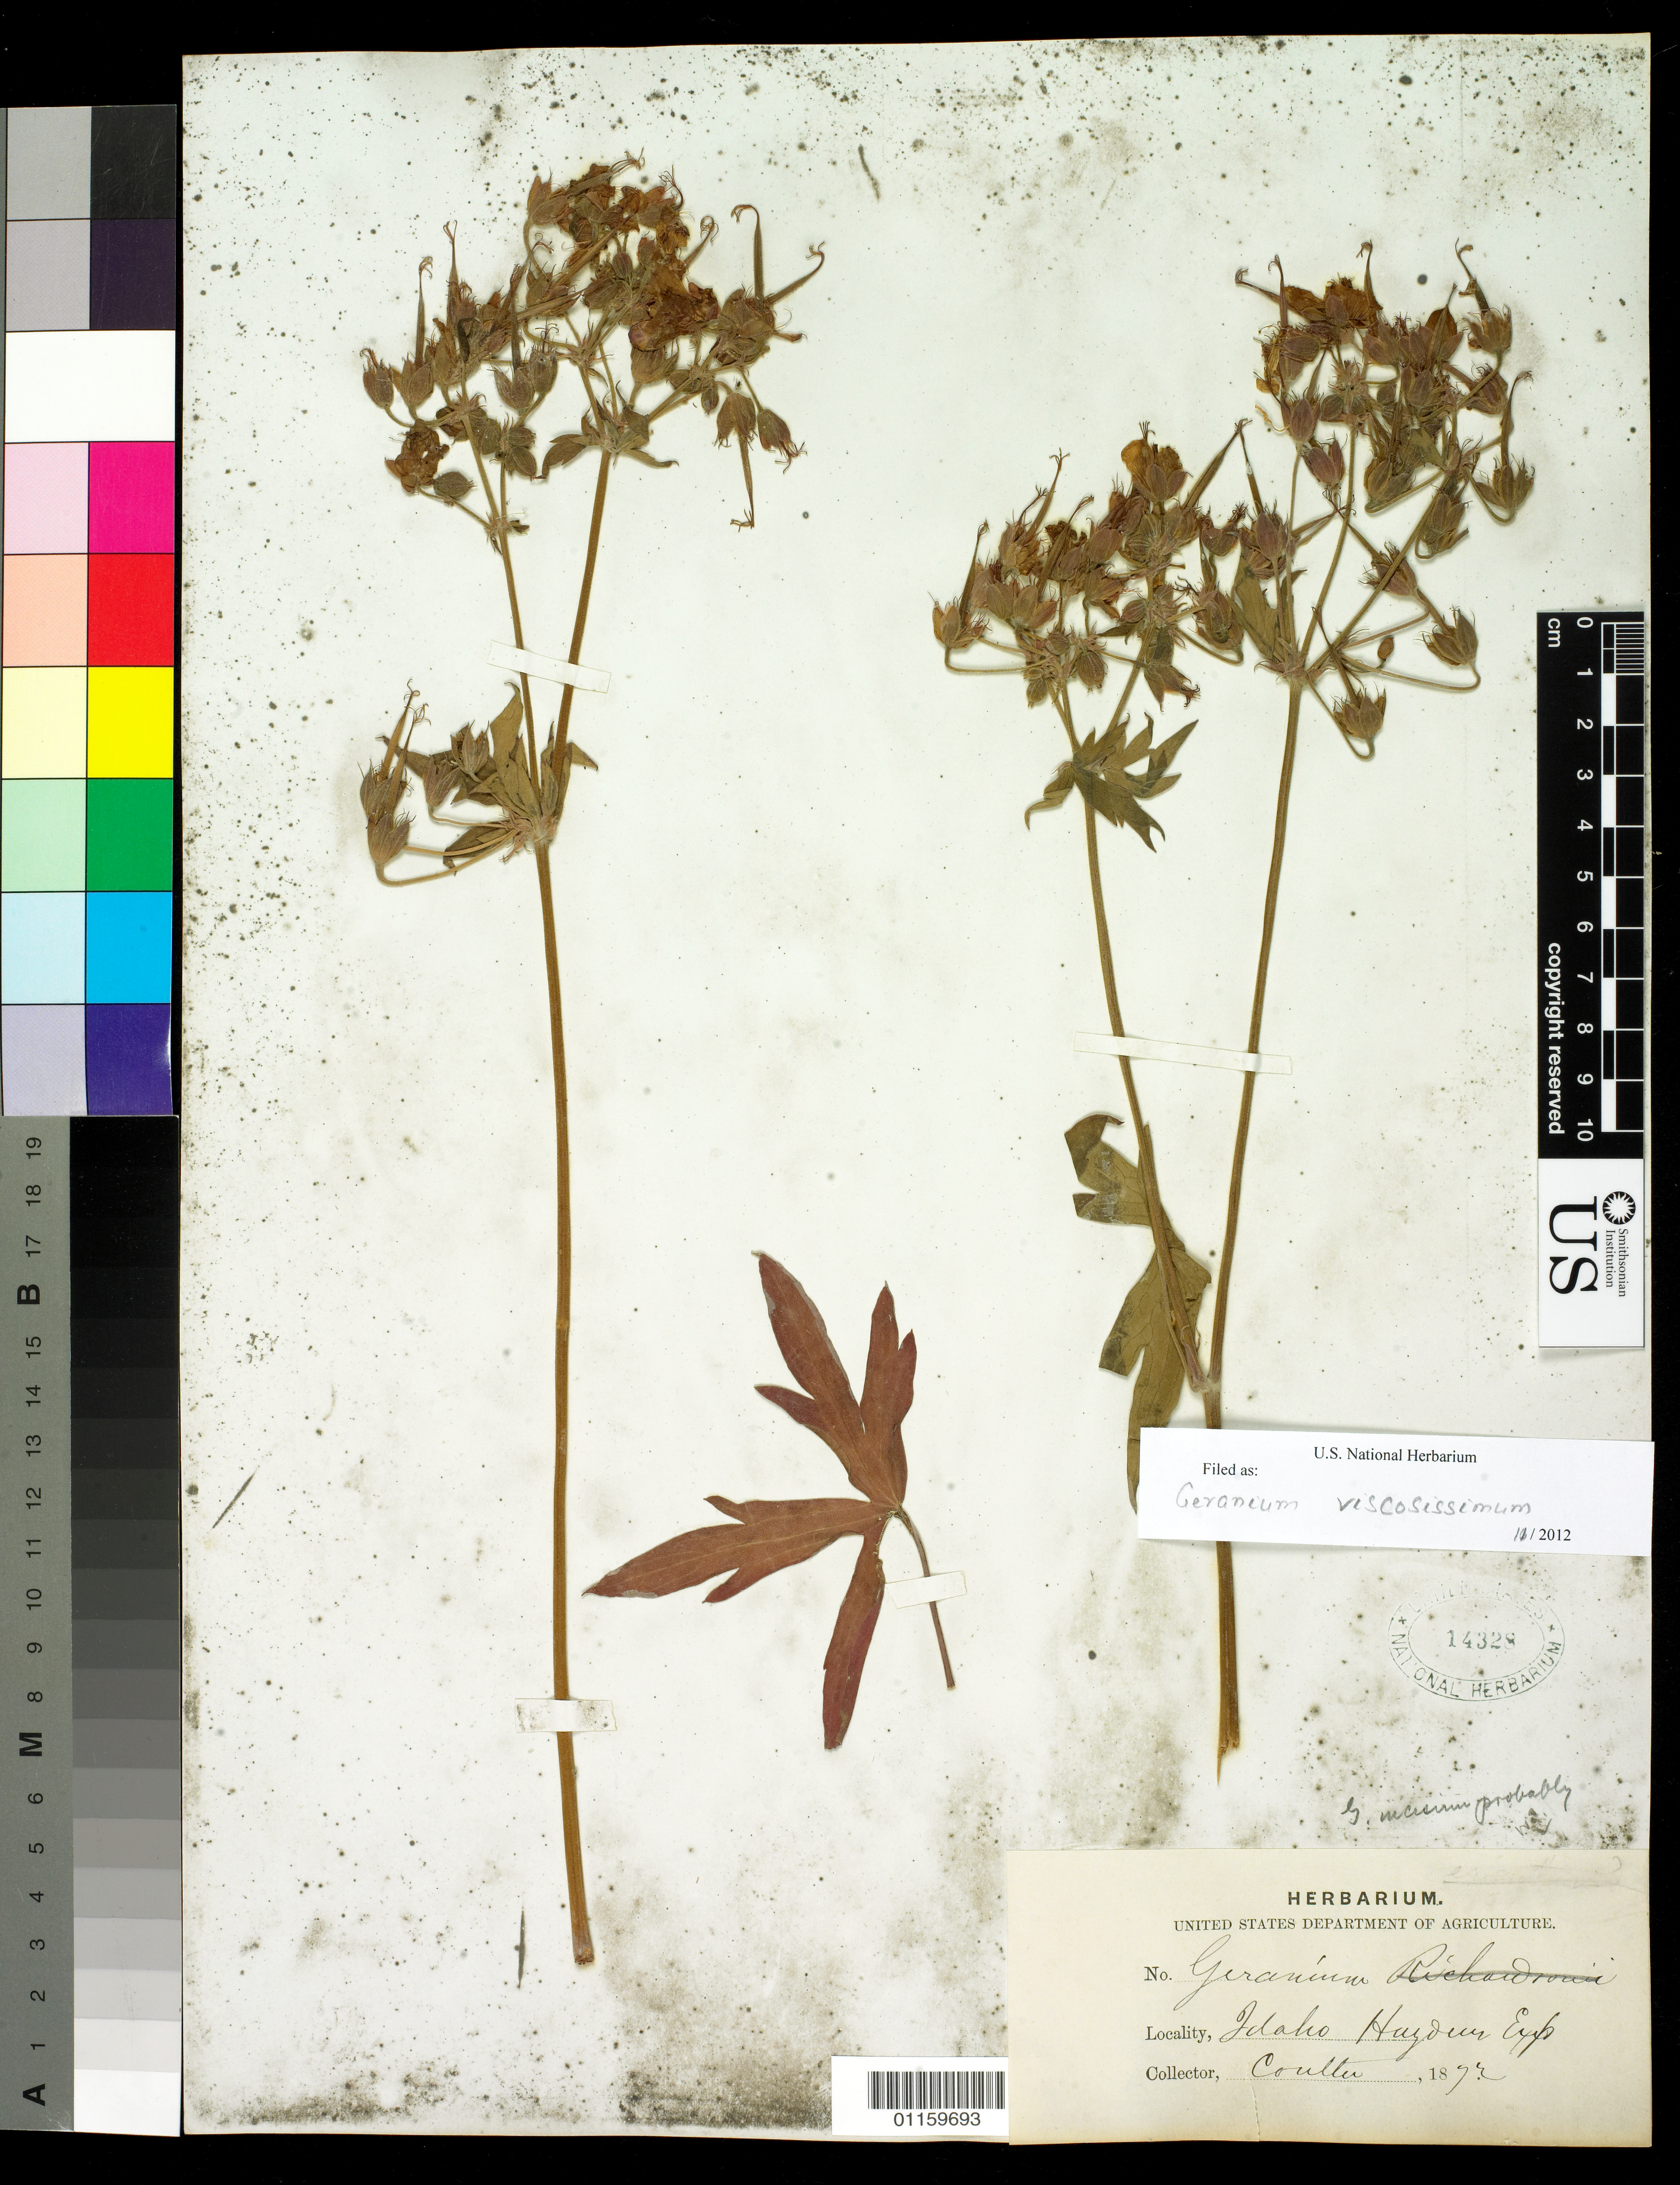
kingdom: Plantae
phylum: Tracheophyta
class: Magnoliopsida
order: Geraniales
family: Geraniaceae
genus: Geranium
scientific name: Geranium viscosissimum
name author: Fisch. & C.A. Mey.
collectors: -- Coulter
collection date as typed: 1872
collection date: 1872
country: United States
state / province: Idaho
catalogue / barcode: US 14328